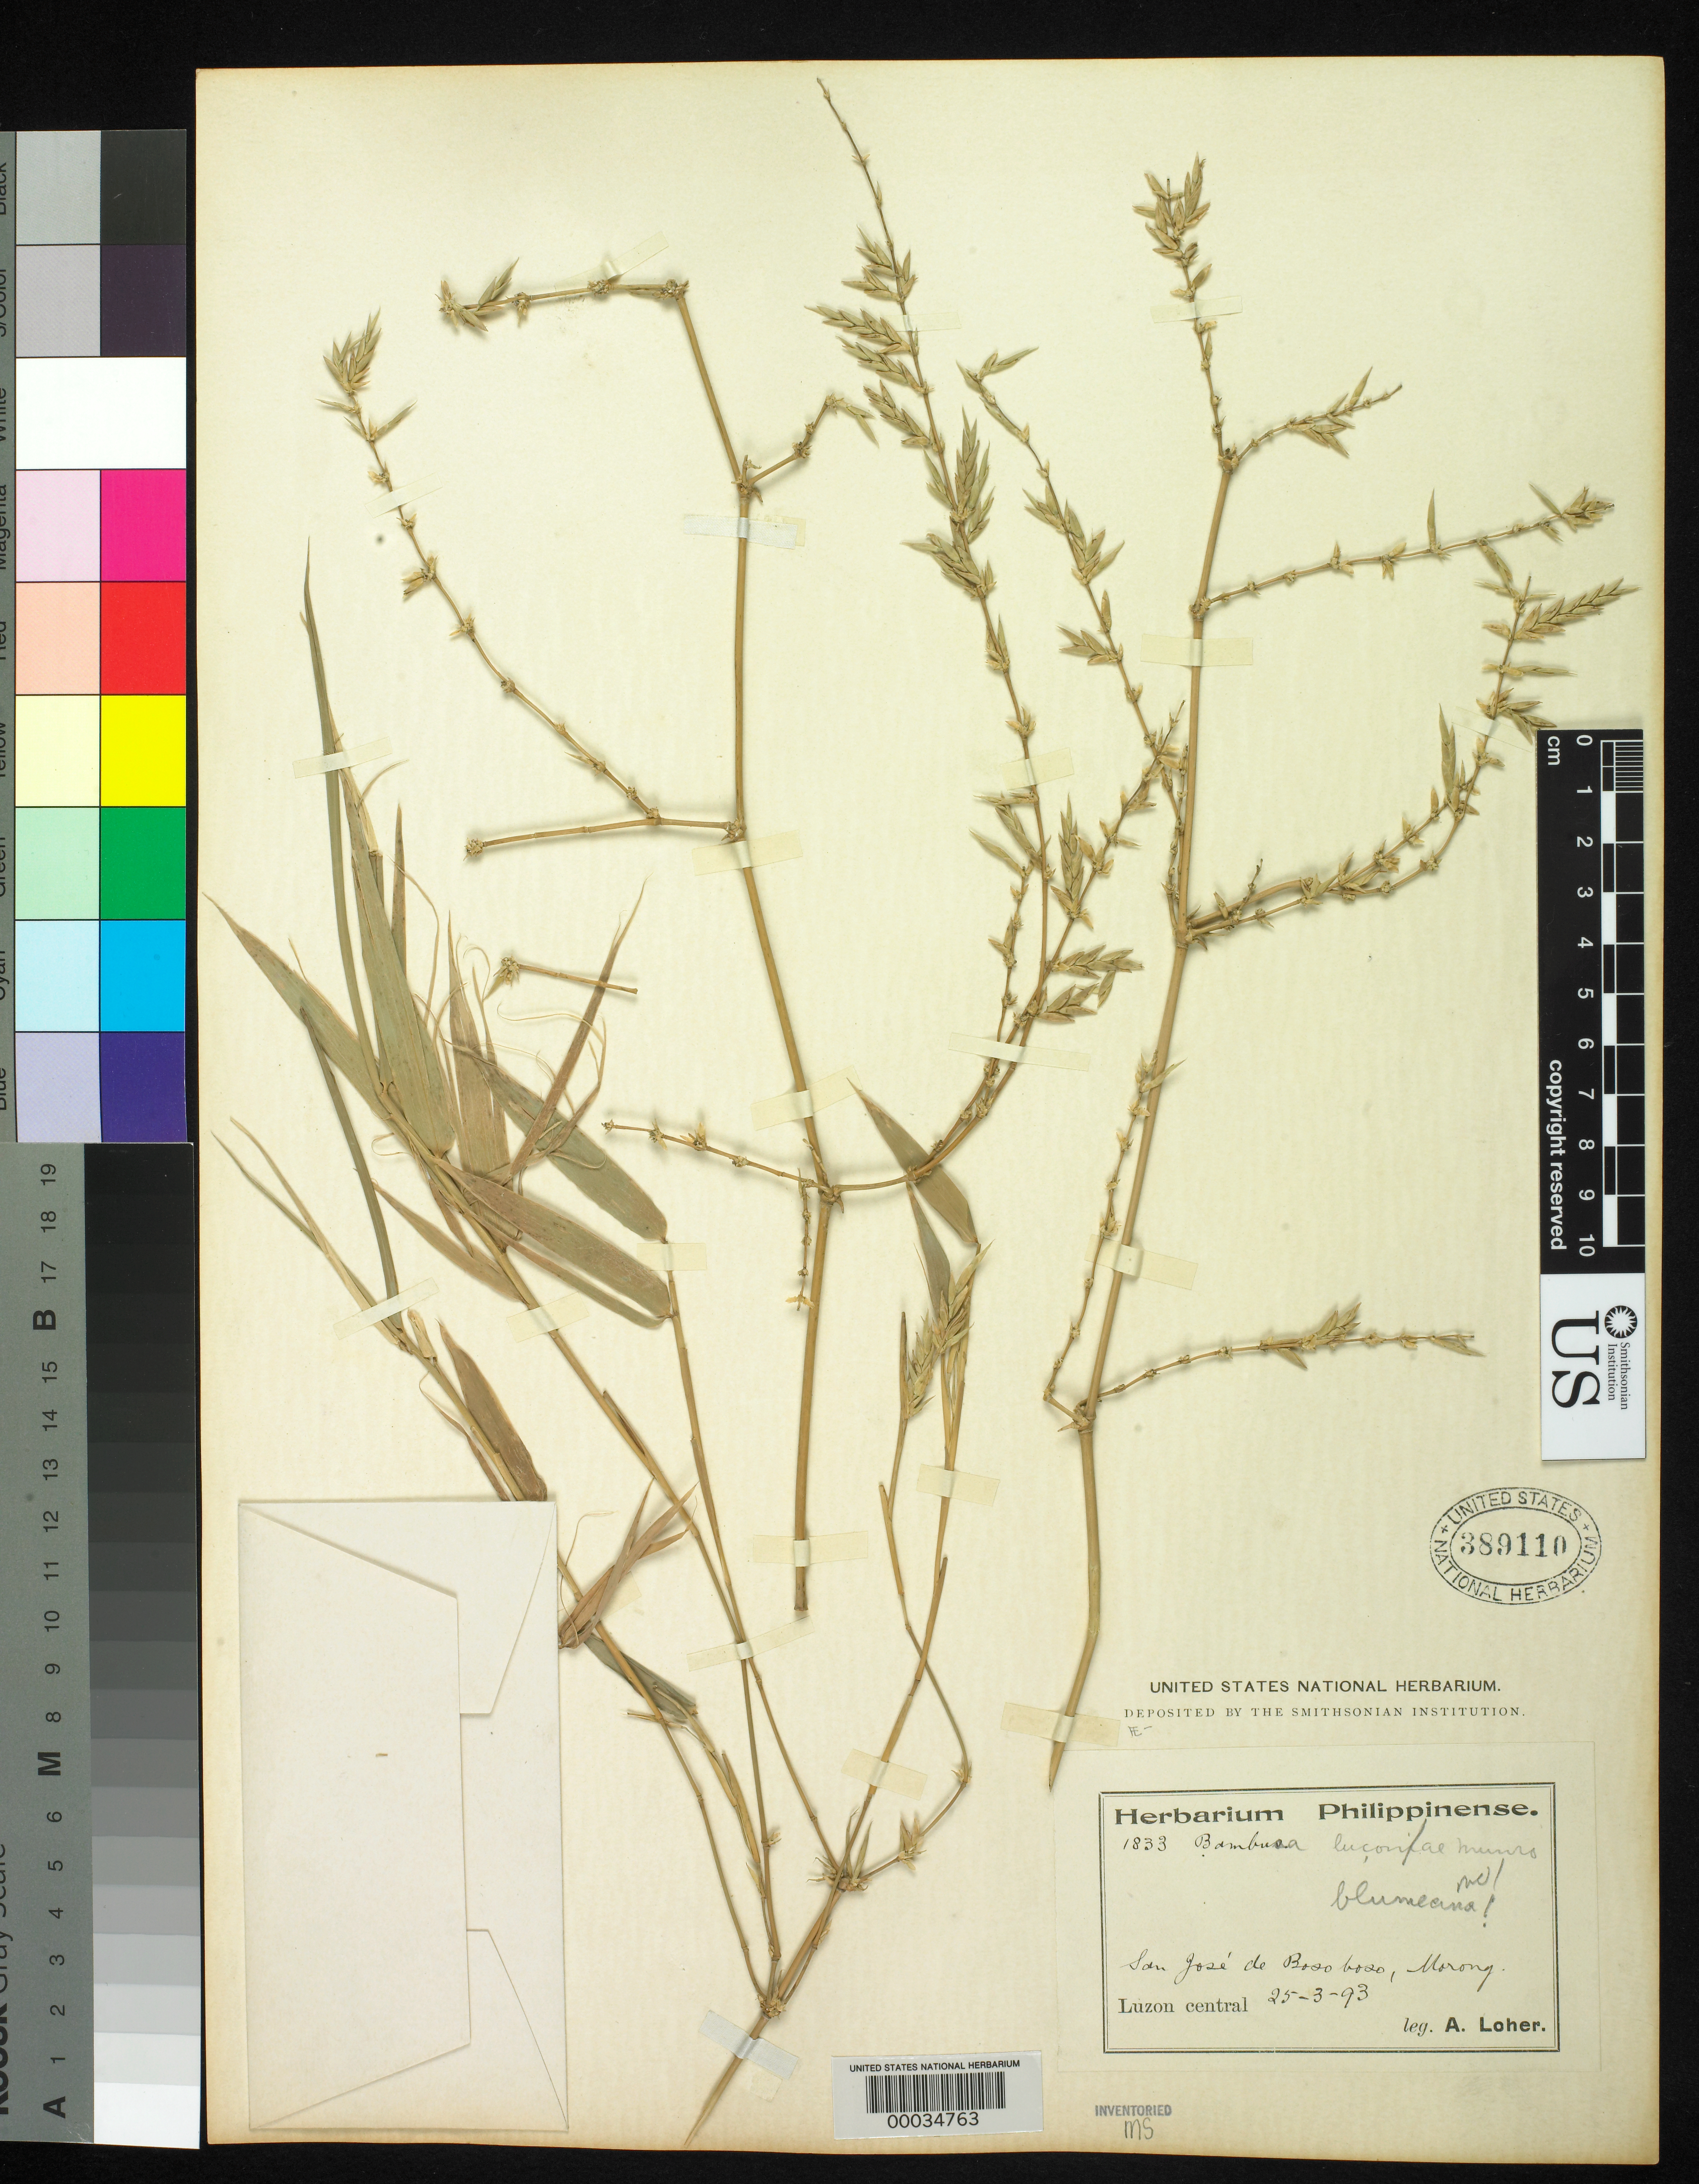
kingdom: Plantae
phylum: Tracheophyta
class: Liliopsida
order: Poales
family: Poaceae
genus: Bambusa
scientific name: Bambusa spinosa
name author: Roxb.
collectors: A. Loher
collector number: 1833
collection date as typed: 25 Mar 1893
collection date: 1893-03-25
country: Philippines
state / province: Calabarzon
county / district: Rizal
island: Luzon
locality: Morong, san jose de boso boso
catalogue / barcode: US 389110